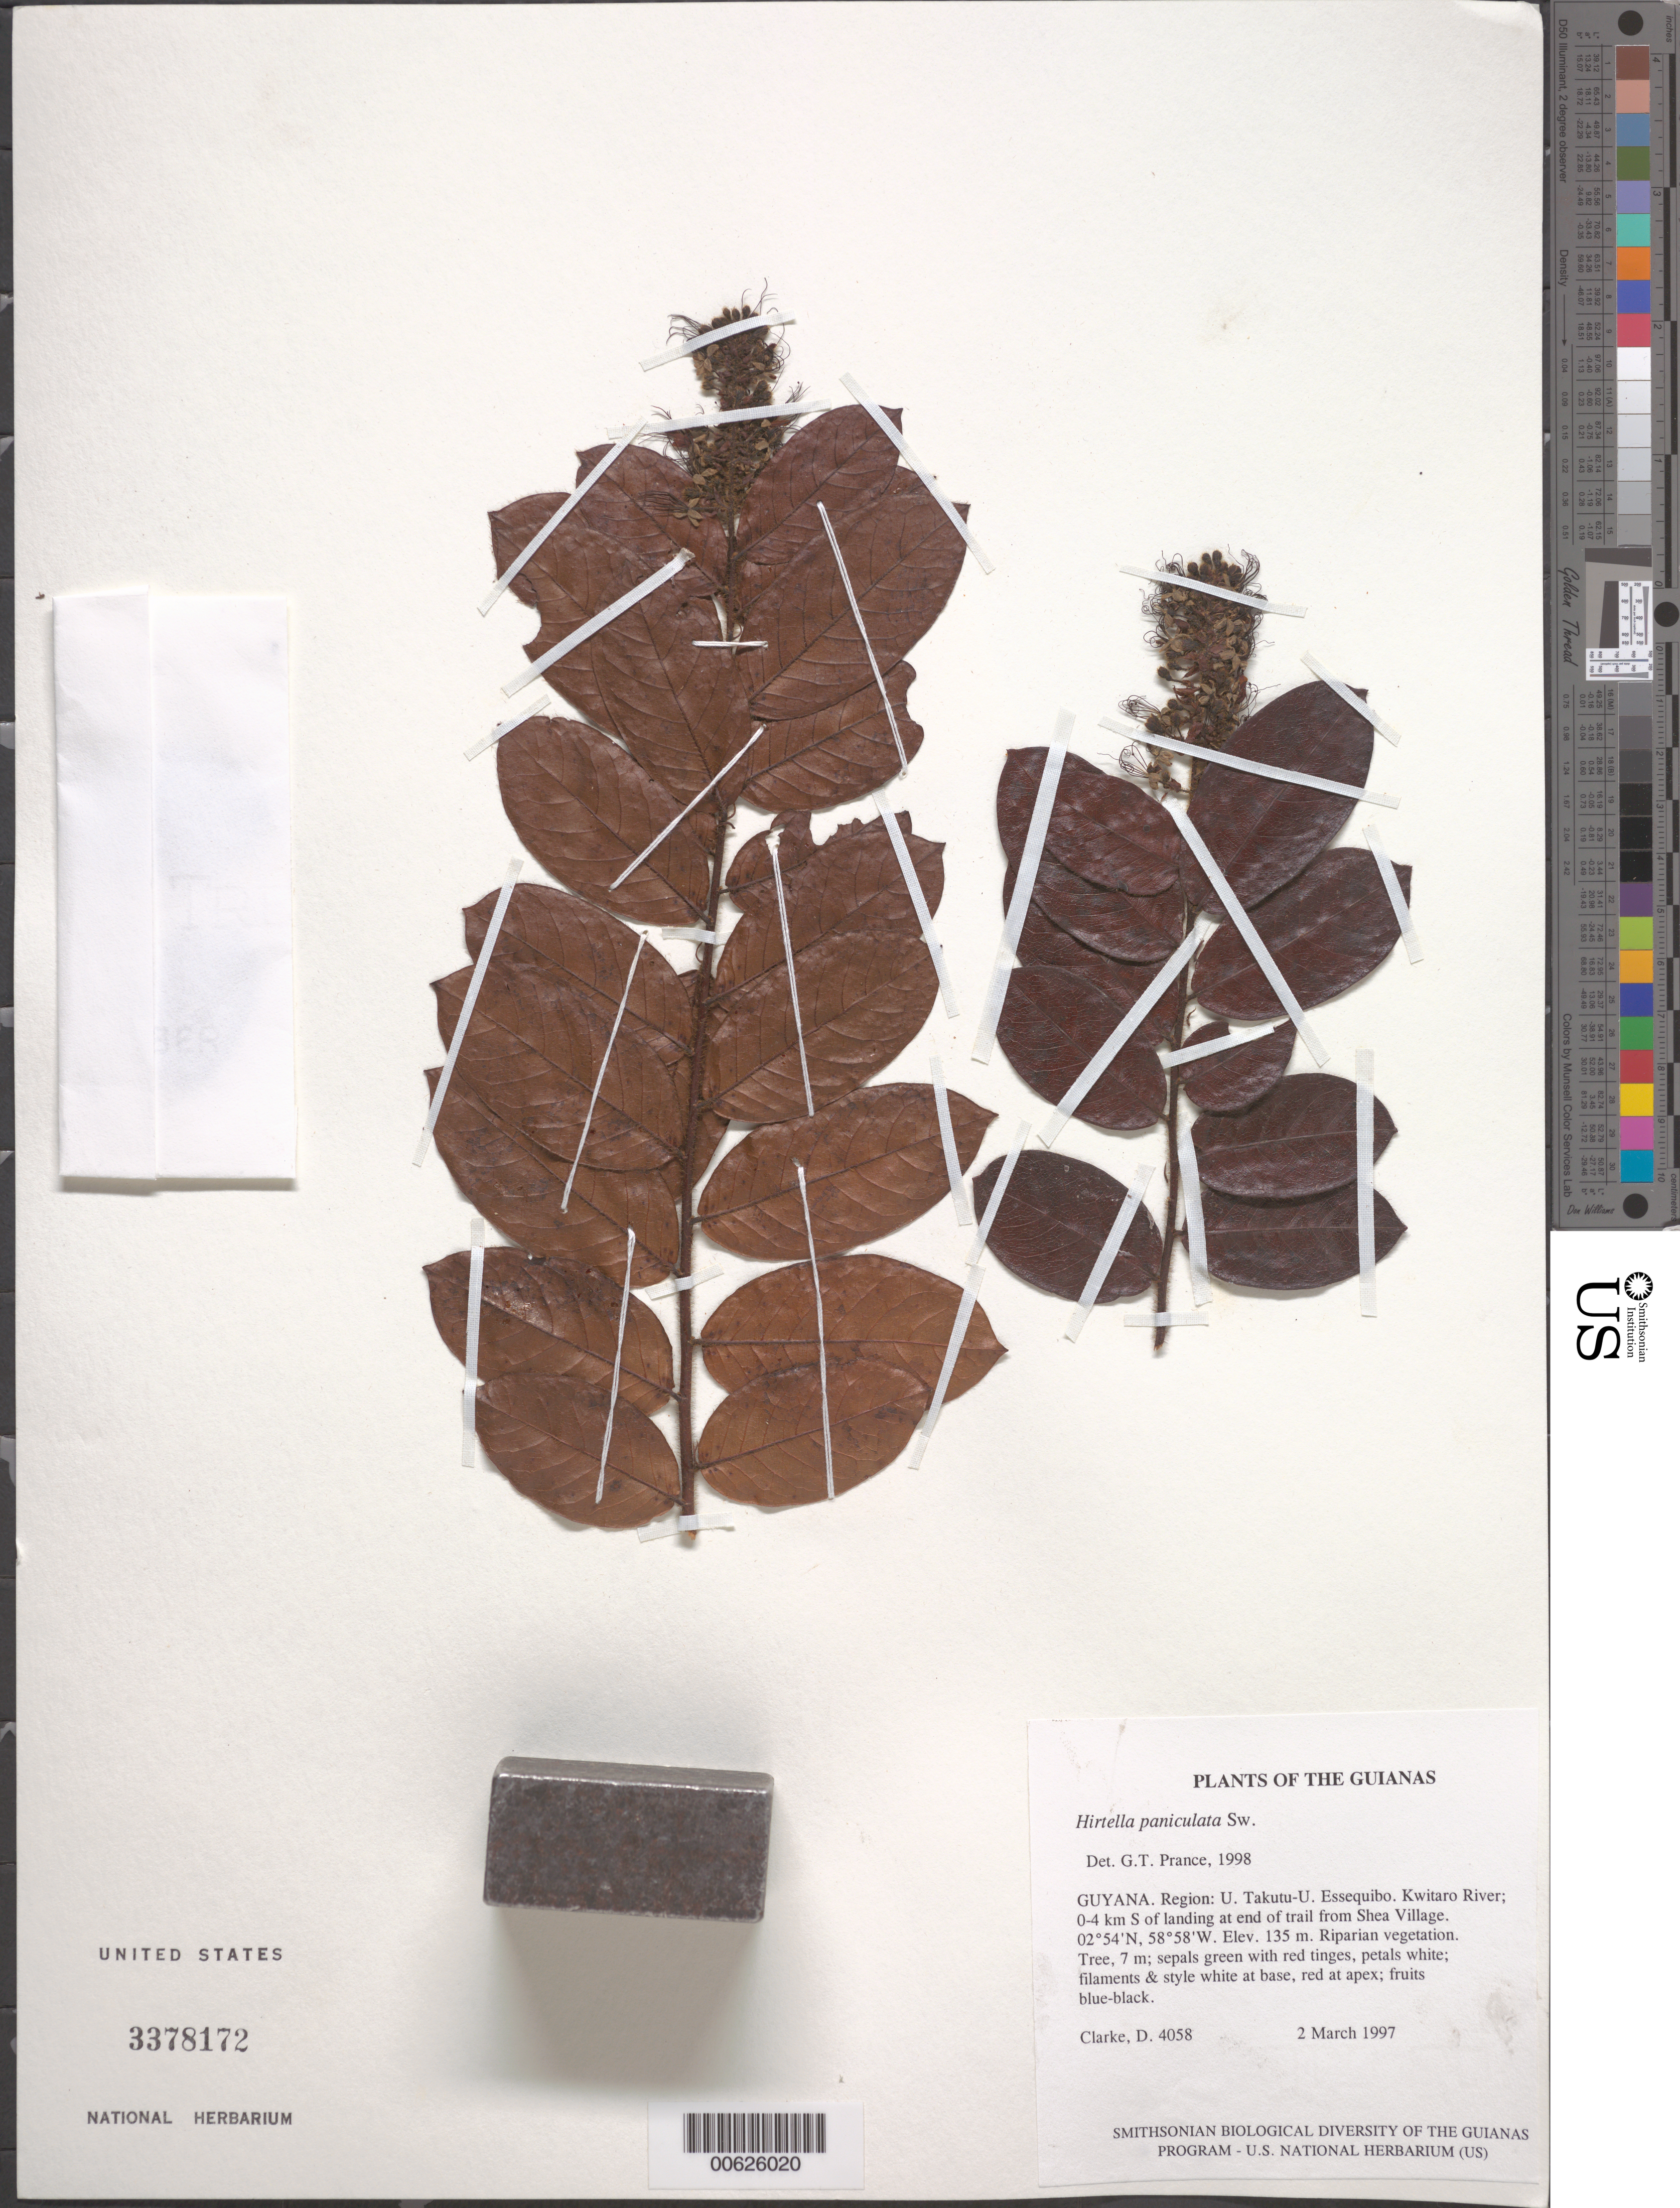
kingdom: Plantae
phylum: Tracheophyta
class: Magnoliopsida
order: Malpighiales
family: Chrysobalanaceae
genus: Hirtella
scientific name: Hirtella paniculata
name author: Sw.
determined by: Prance, G. T.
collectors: H. D. Clarke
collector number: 4058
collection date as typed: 2 March 1997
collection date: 1997-03-02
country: Guyana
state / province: U. Takutu-U. Essequibo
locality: Kwitaro River; 0-4 km S of landing at end of trail from Shea Village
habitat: Riparian vegetation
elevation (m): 135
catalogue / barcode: US 3378172